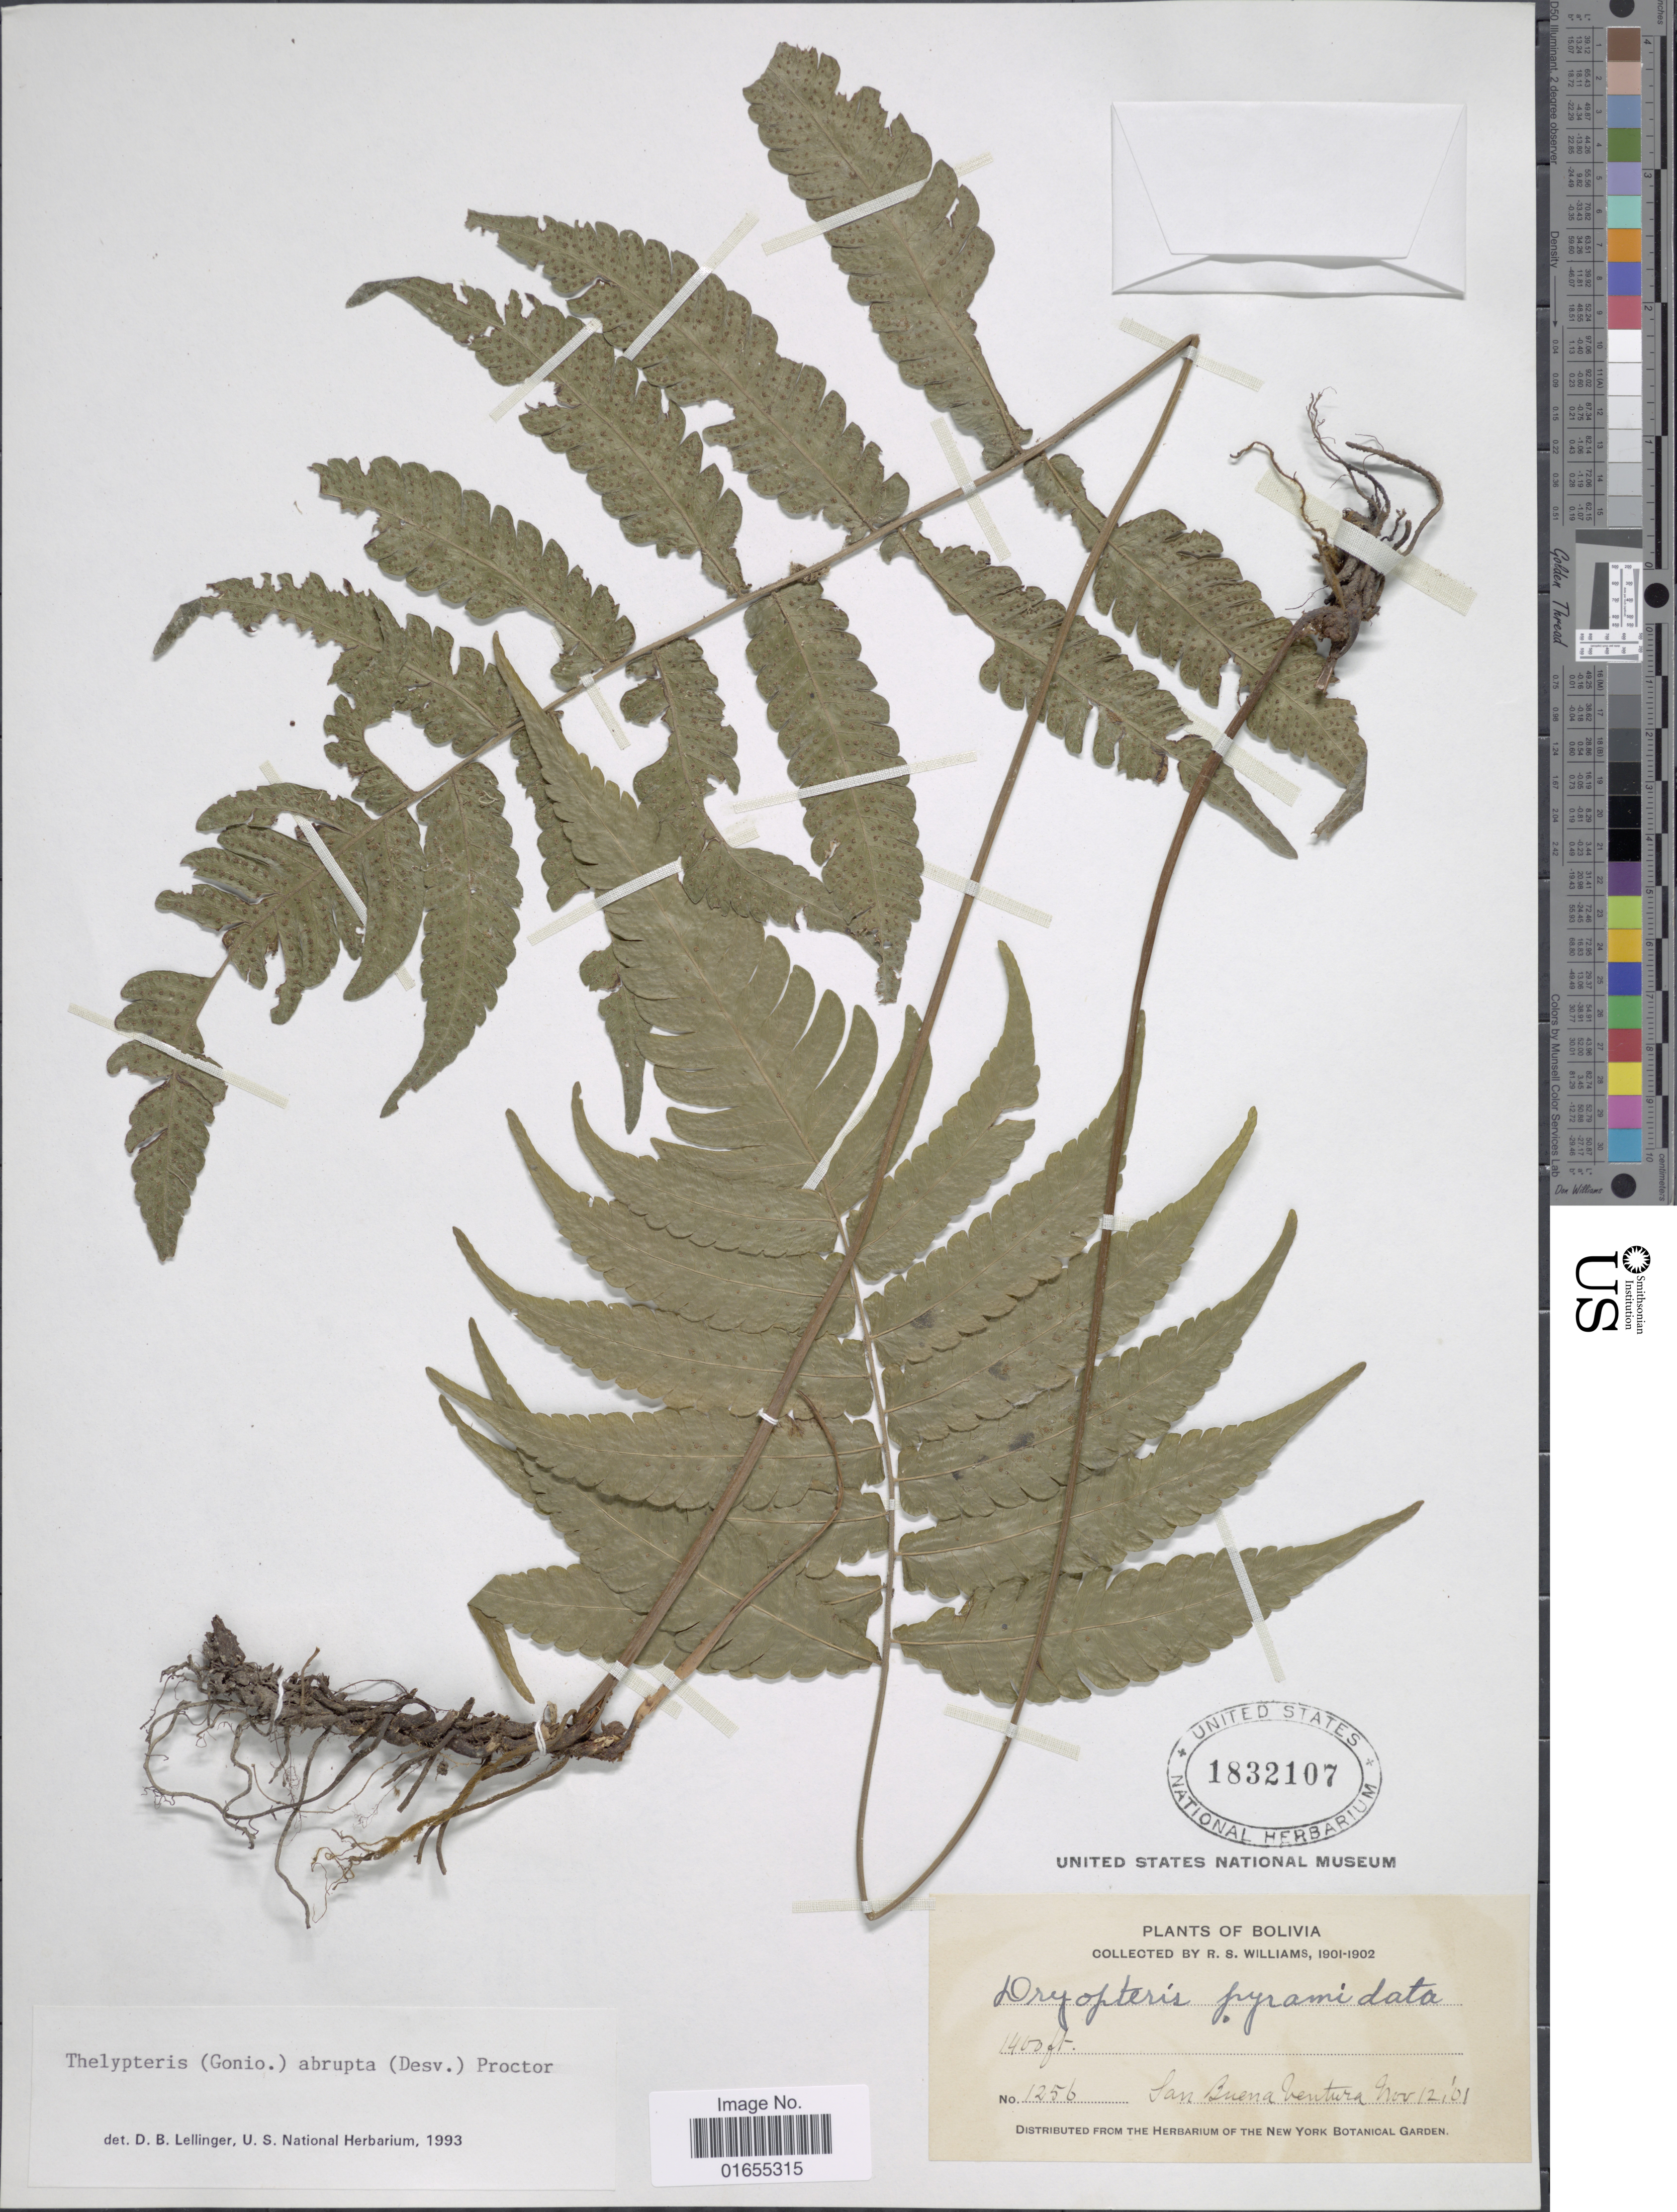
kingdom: Plantae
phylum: Tracheophyta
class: Polypodiopsida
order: Polypodiales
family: Thelypteridaceae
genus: Goniopteris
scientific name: Goniopteris abrupta (Desv.) comb. nov., ined 2015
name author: (Desv.)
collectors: R. S. Williams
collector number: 1256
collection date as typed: Nov. 12, 1901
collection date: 1901-11-12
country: Bolivia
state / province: La Paz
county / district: Iturralde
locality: San Buena Ventura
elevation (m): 427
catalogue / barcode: US 1832107